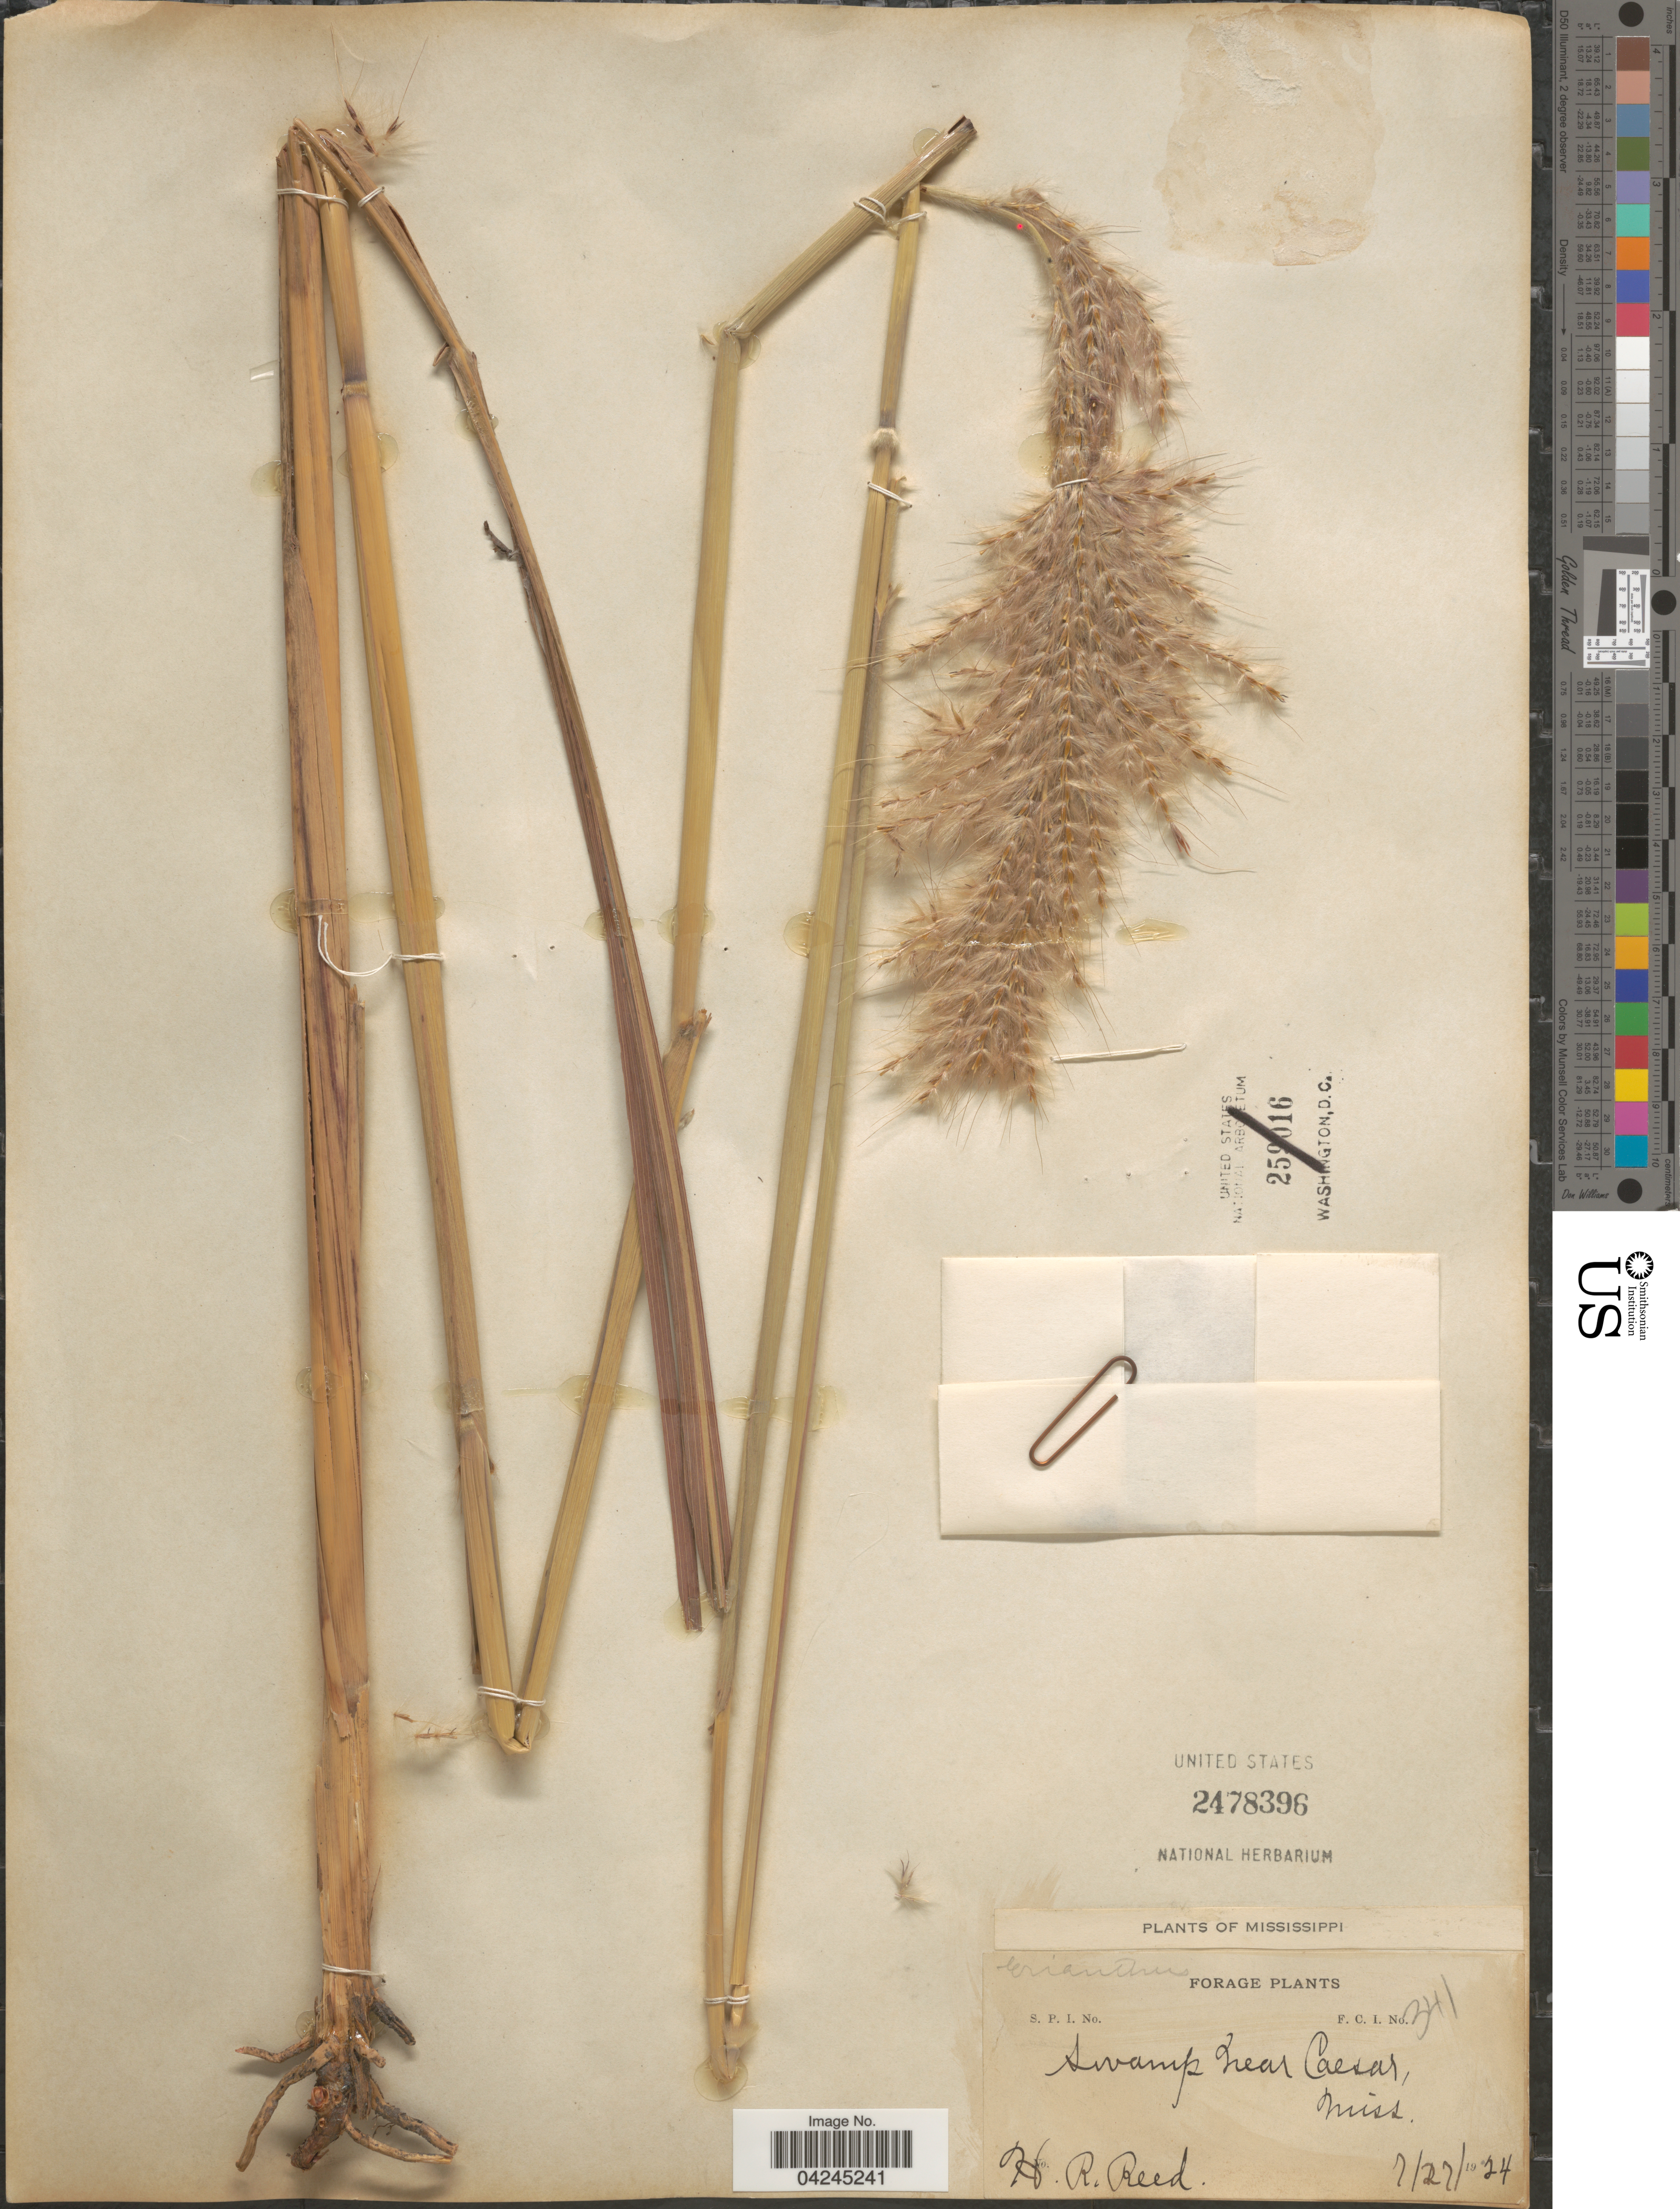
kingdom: Plantae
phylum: Tracheophyta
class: Liliopsida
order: Poales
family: Poaceae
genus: Erianthus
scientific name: Erianthus sp.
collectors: H. Reed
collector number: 341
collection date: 1924-07-27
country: United States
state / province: Mississippi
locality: Swamp near Caesar.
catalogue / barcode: US 2478396